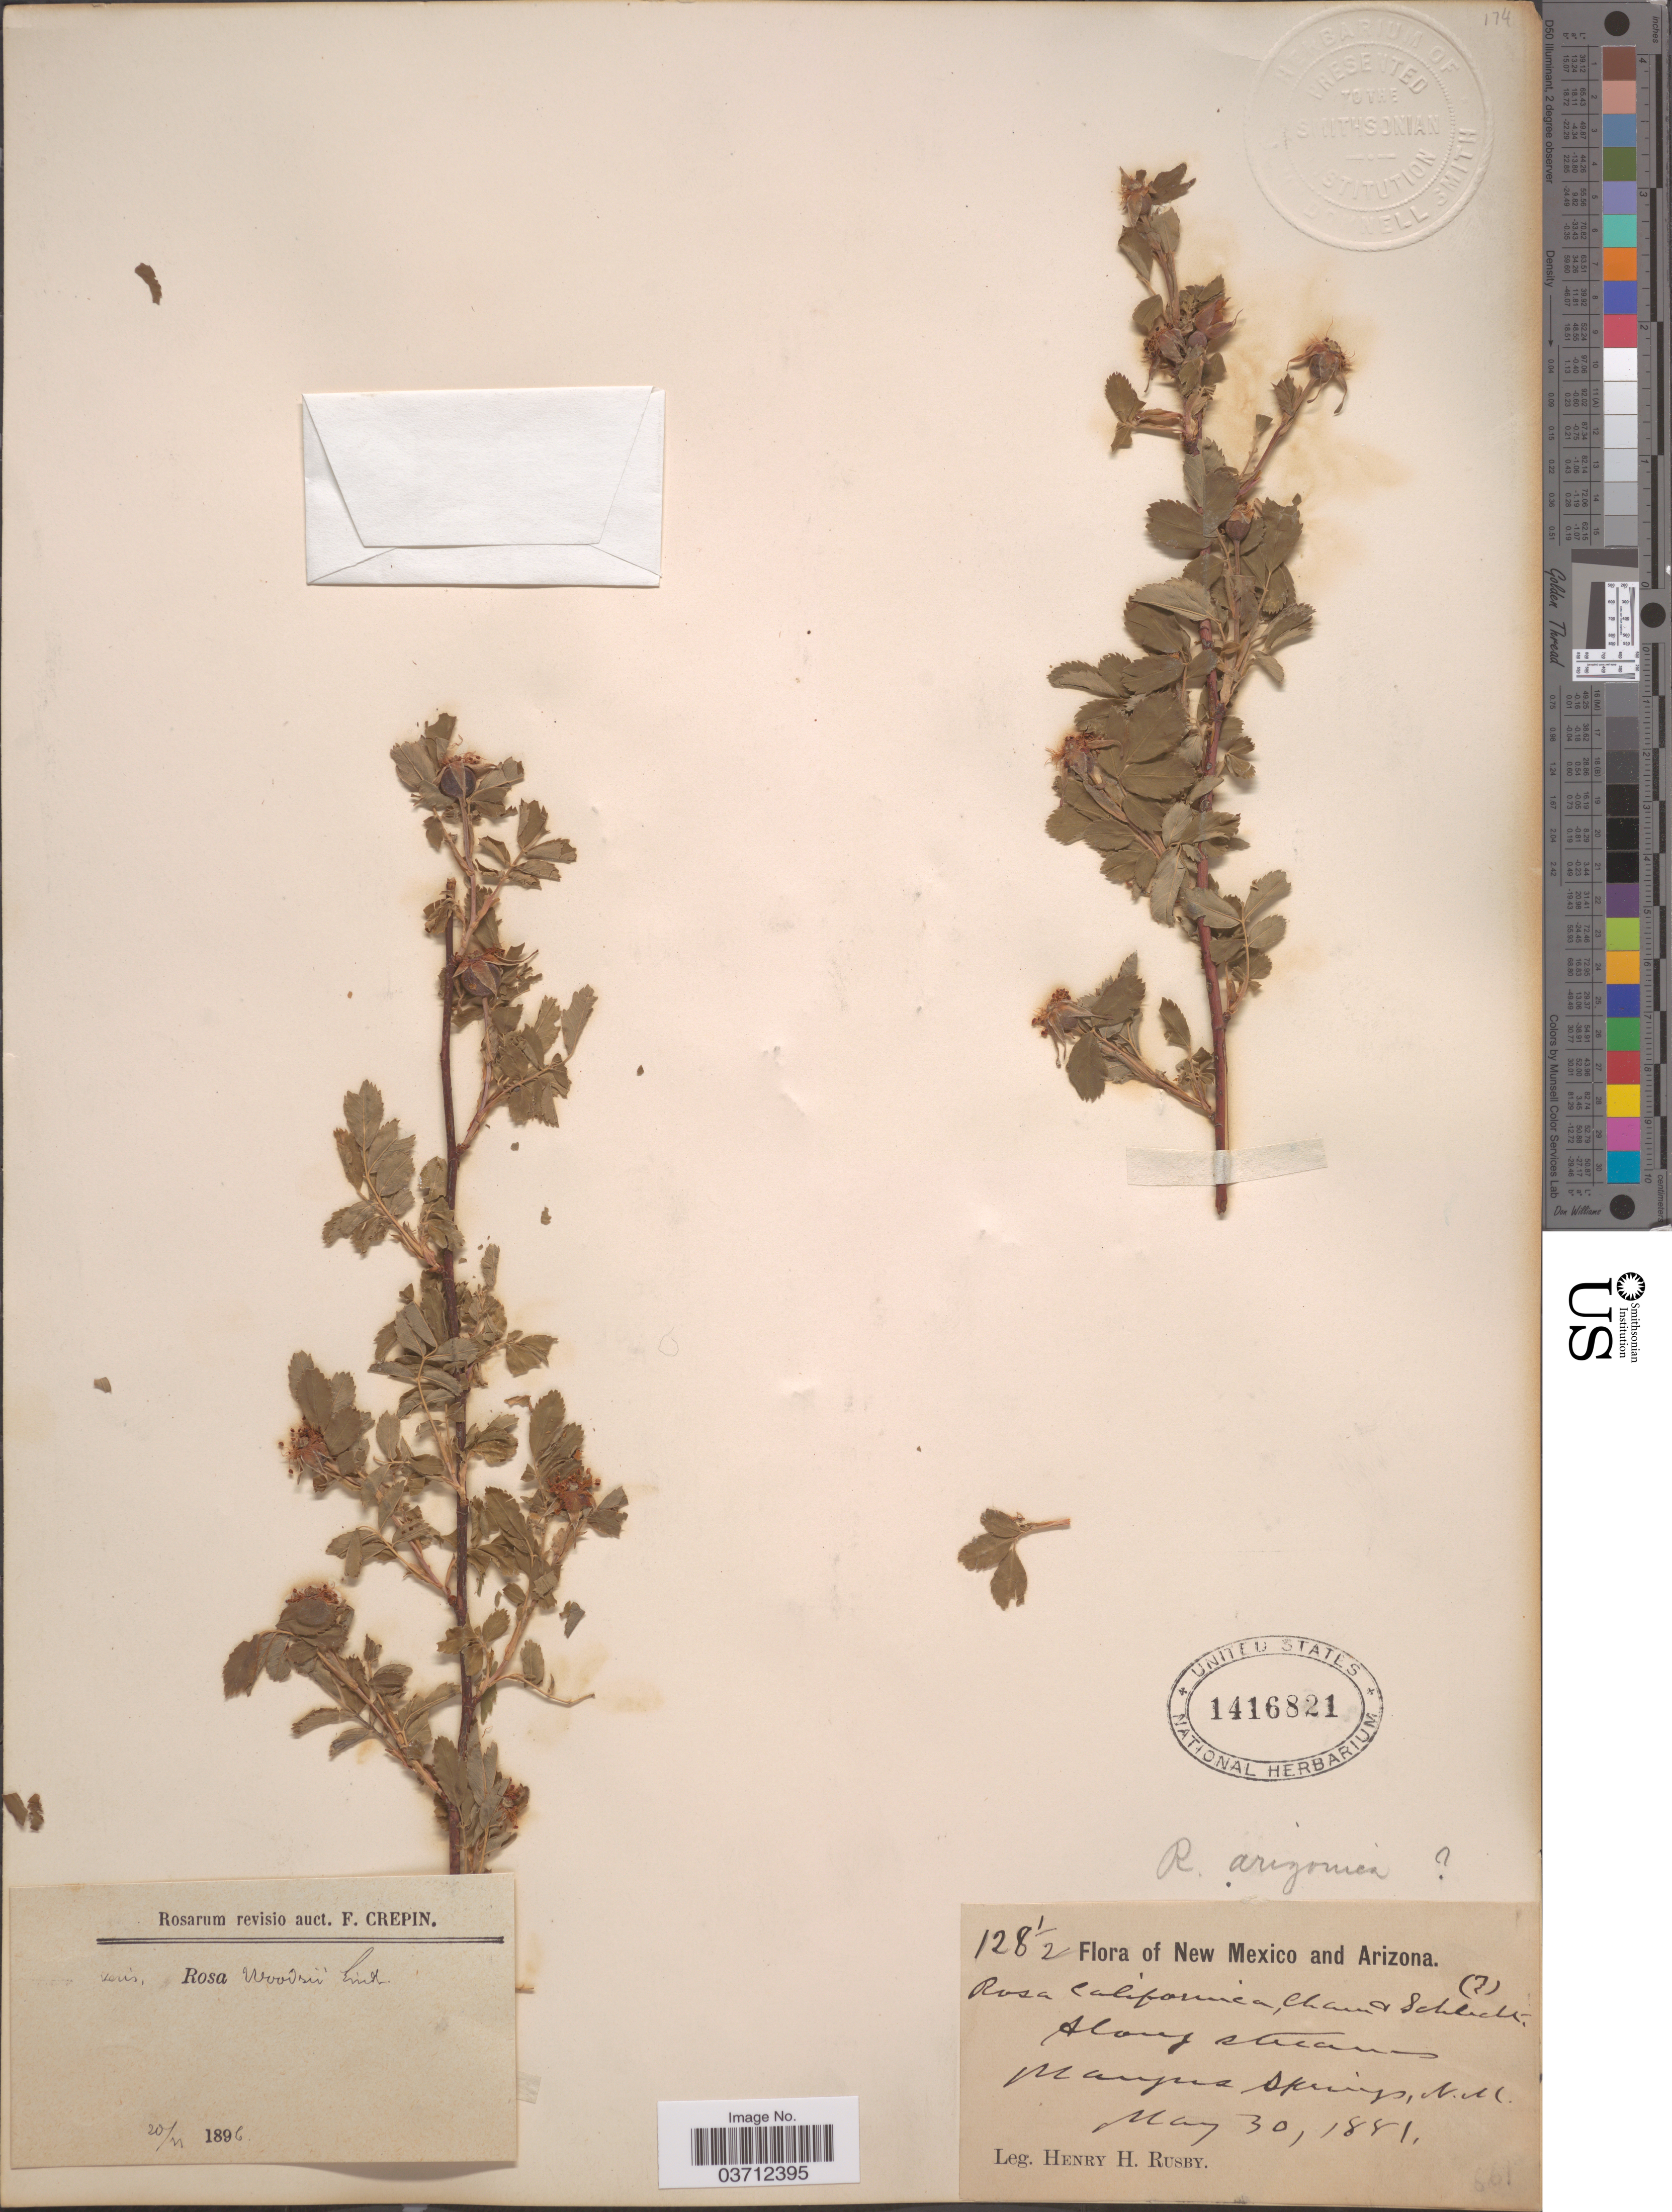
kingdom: Plantae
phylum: Tracheophyta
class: Magnoliopsida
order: Rosales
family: Rosaceae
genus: Rosa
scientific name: Rosa woodsii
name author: Lindl.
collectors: H. H. Rusby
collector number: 128.5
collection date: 1881-05-30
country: United States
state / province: New Mexico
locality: Along streams. Mangus Springs.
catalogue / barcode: US 1416821